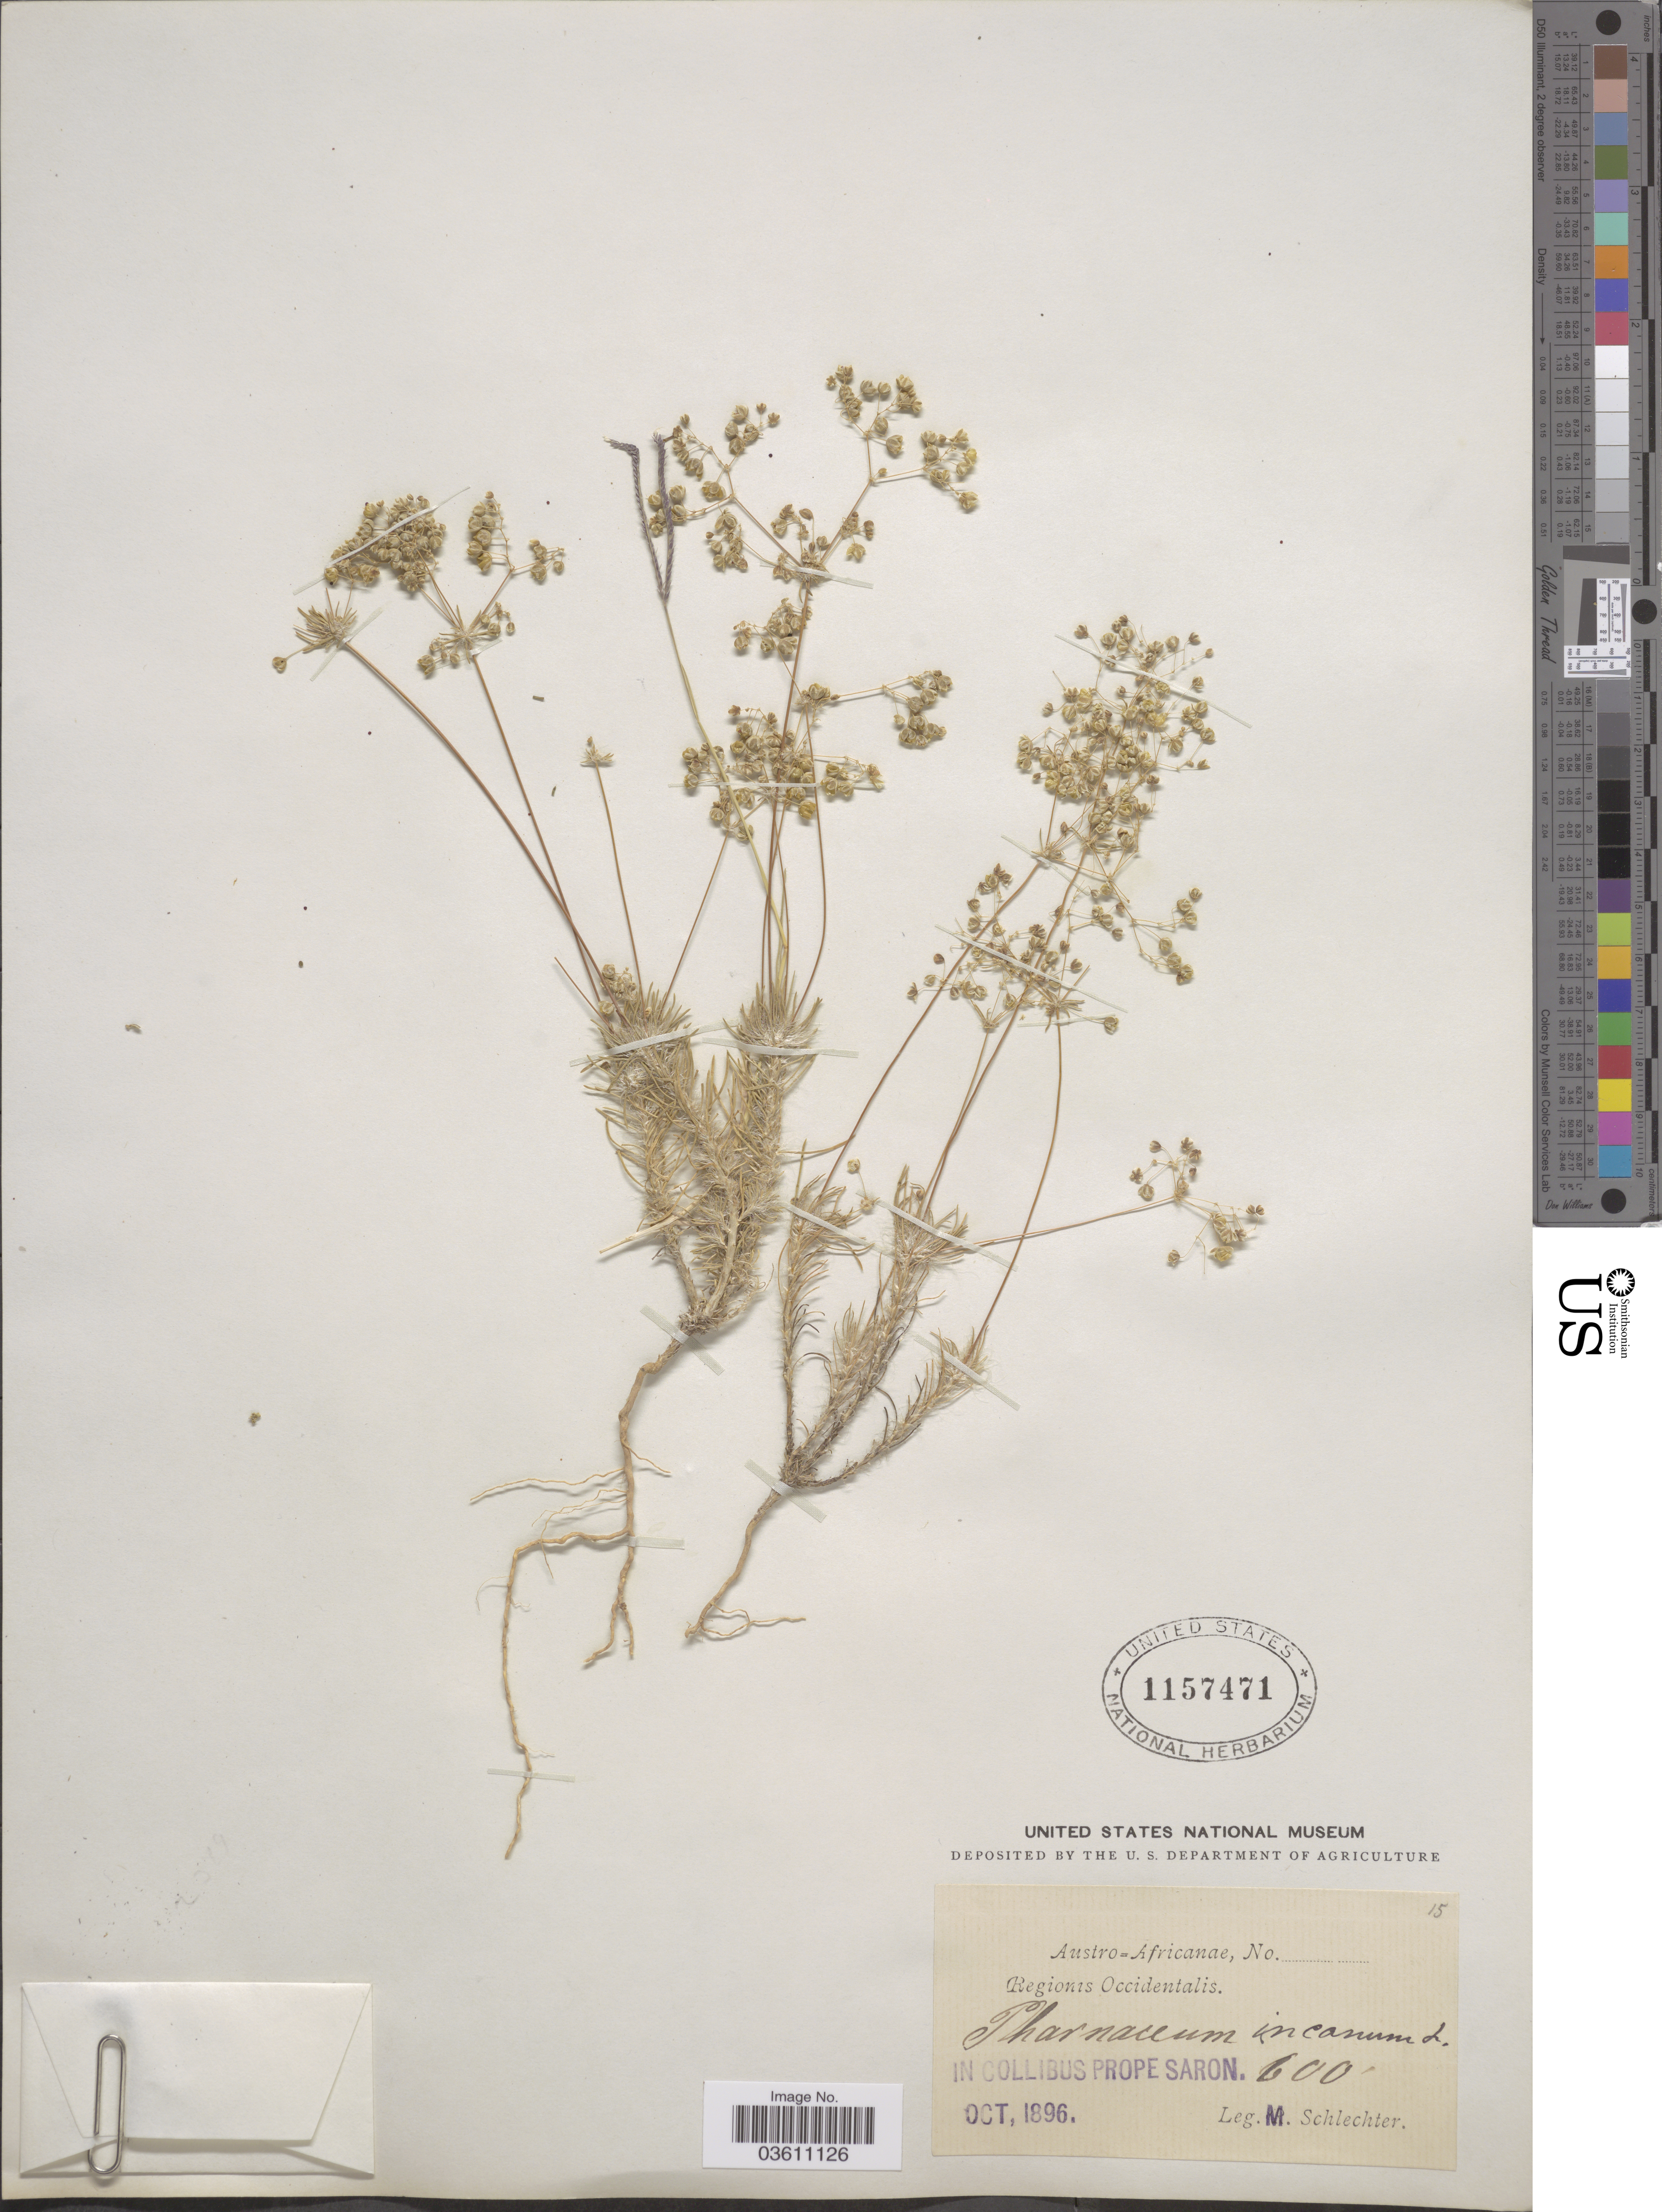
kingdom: Plantae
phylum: Tracheophyta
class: Magnoliopsida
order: Caryophyllales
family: Molluginaceae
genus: Pharnaceum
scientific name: Pharnaceum incanum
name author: L.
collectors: M. Schlechter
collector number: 15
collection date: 1896-10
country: South Africa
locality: Austro-Africanae. In collibus prope Saron.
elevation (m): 183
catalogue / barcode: US 1157471